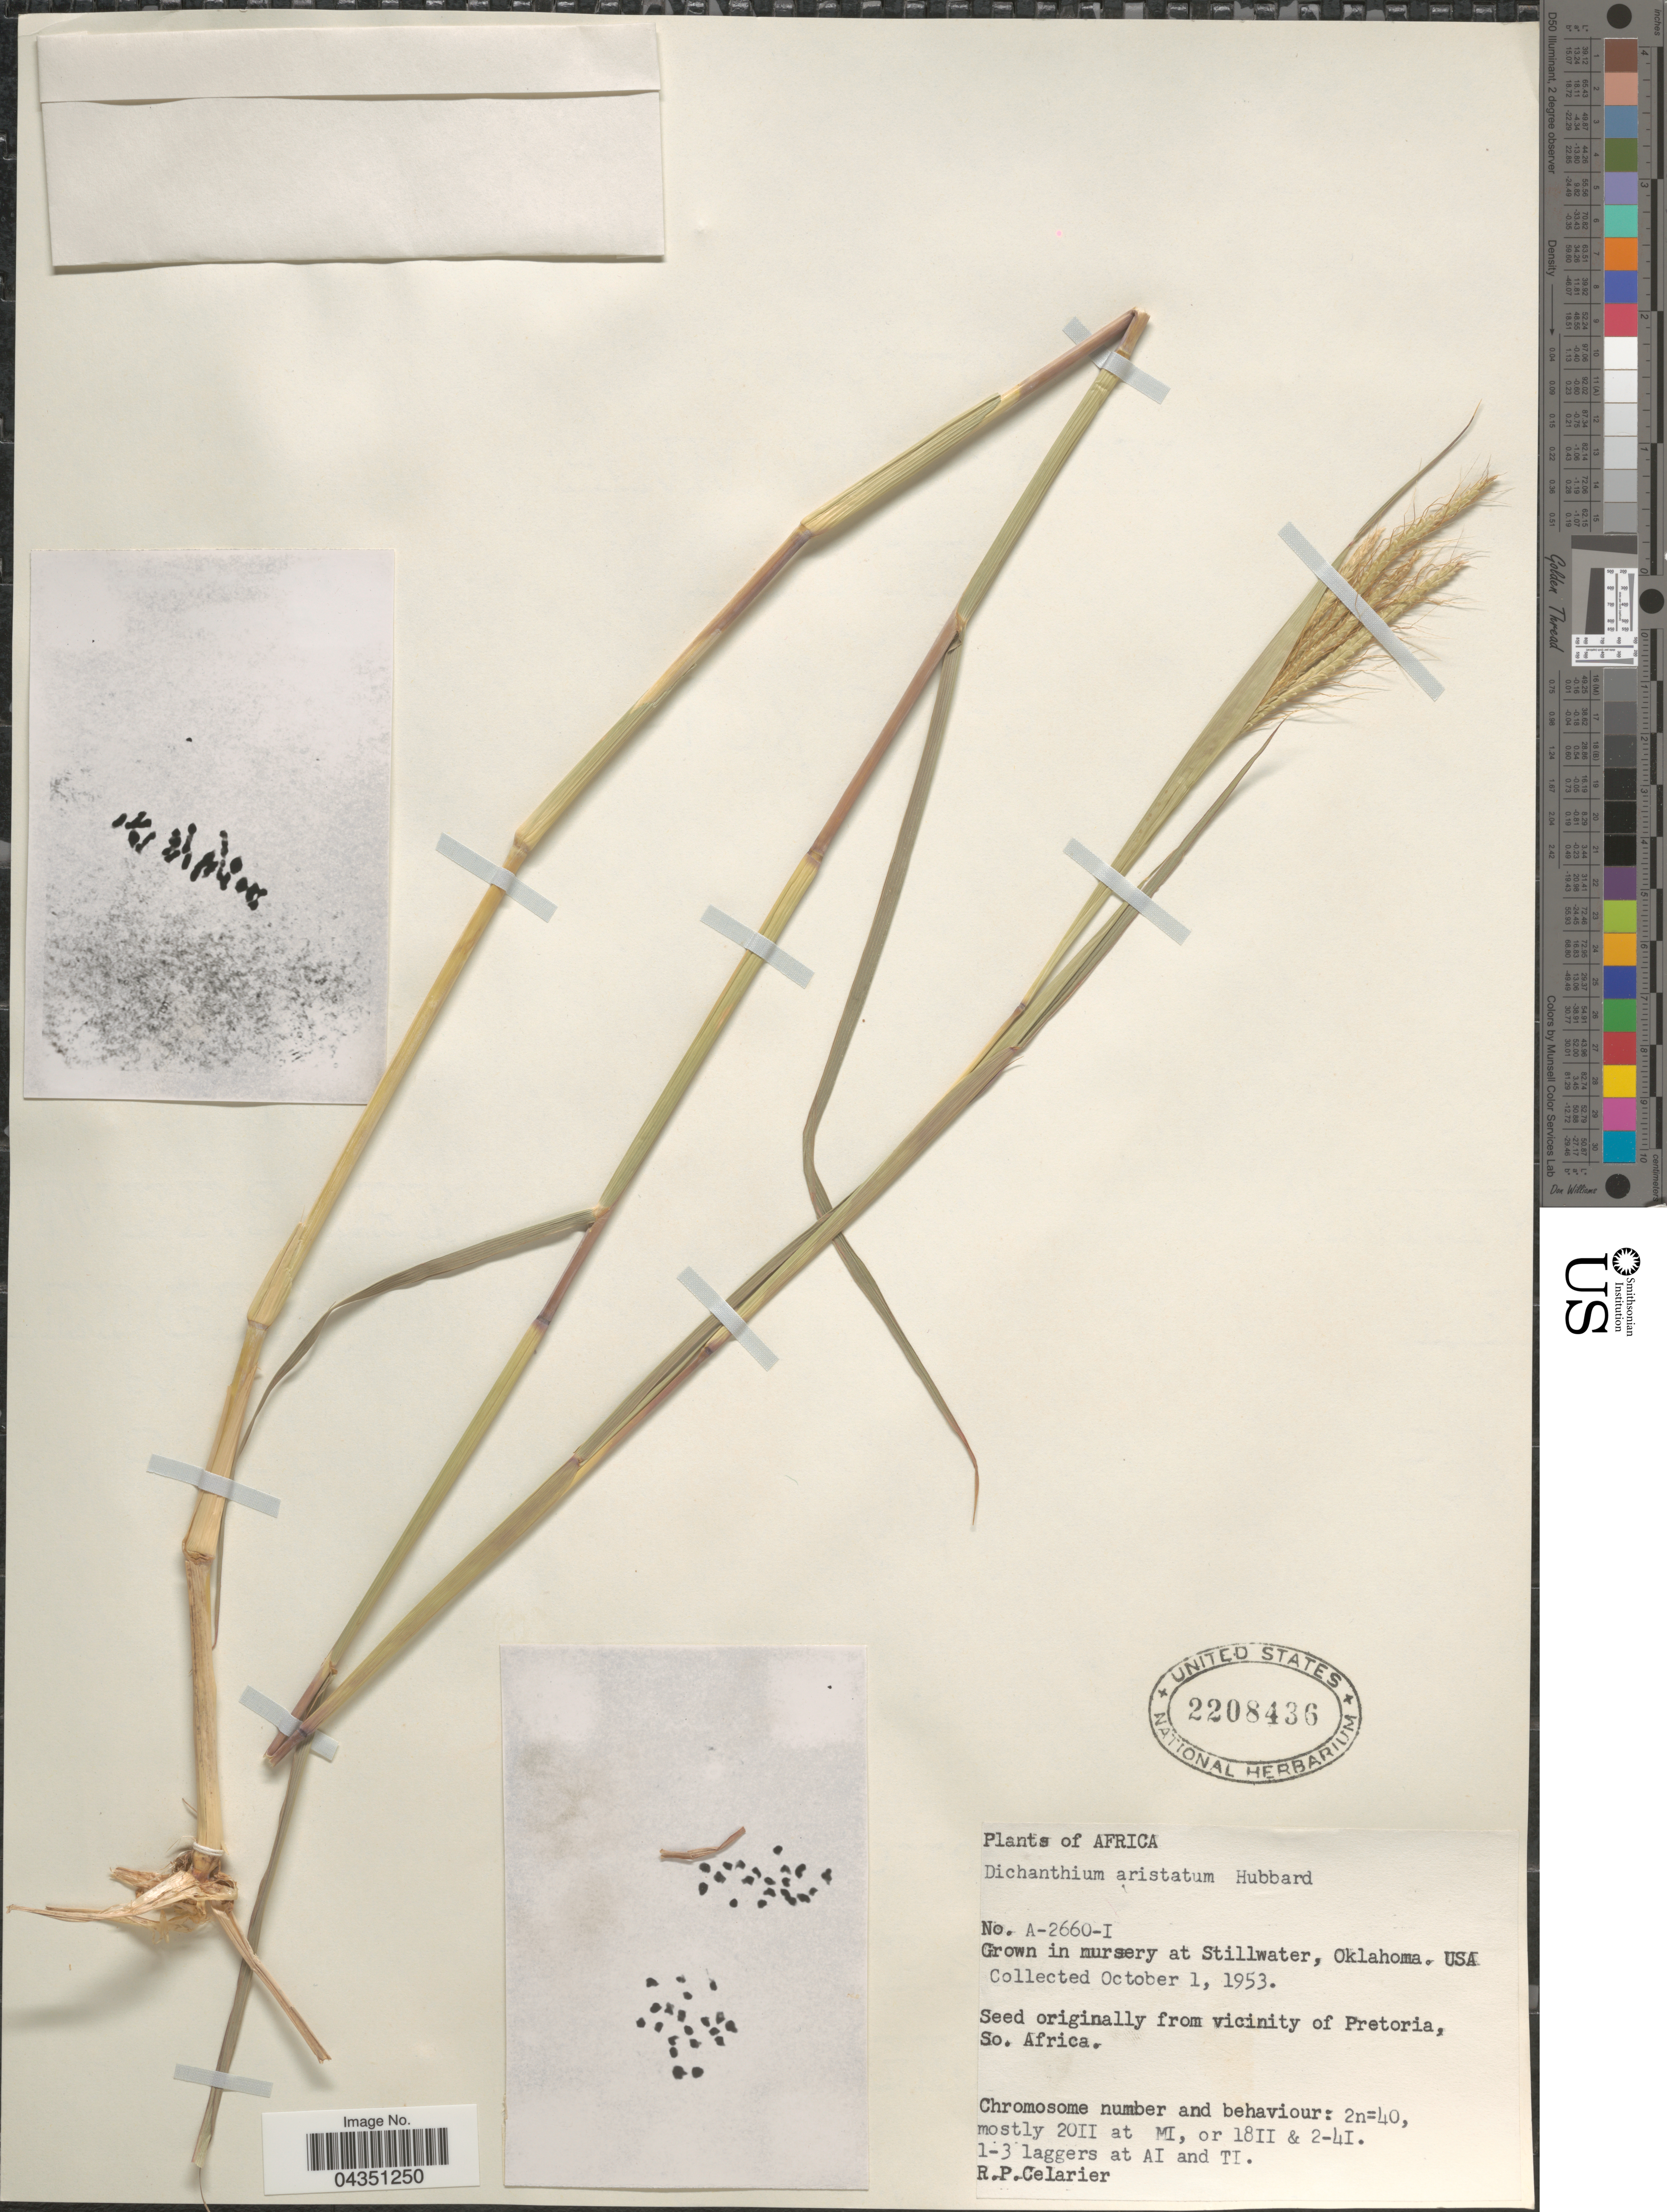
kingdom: Plantae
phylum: Tracheophyta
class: Liliopsida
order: Poales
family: Poaceae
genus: Dichanthium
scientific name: Dichanthium aristatum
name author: (Poir.) C.E. Hubb.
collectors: R. Celarier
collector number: A-2660-I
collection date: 1953-10-01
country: United States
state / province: Oklahoma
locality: In nursery at Stillwater.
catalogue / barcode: US 2208436